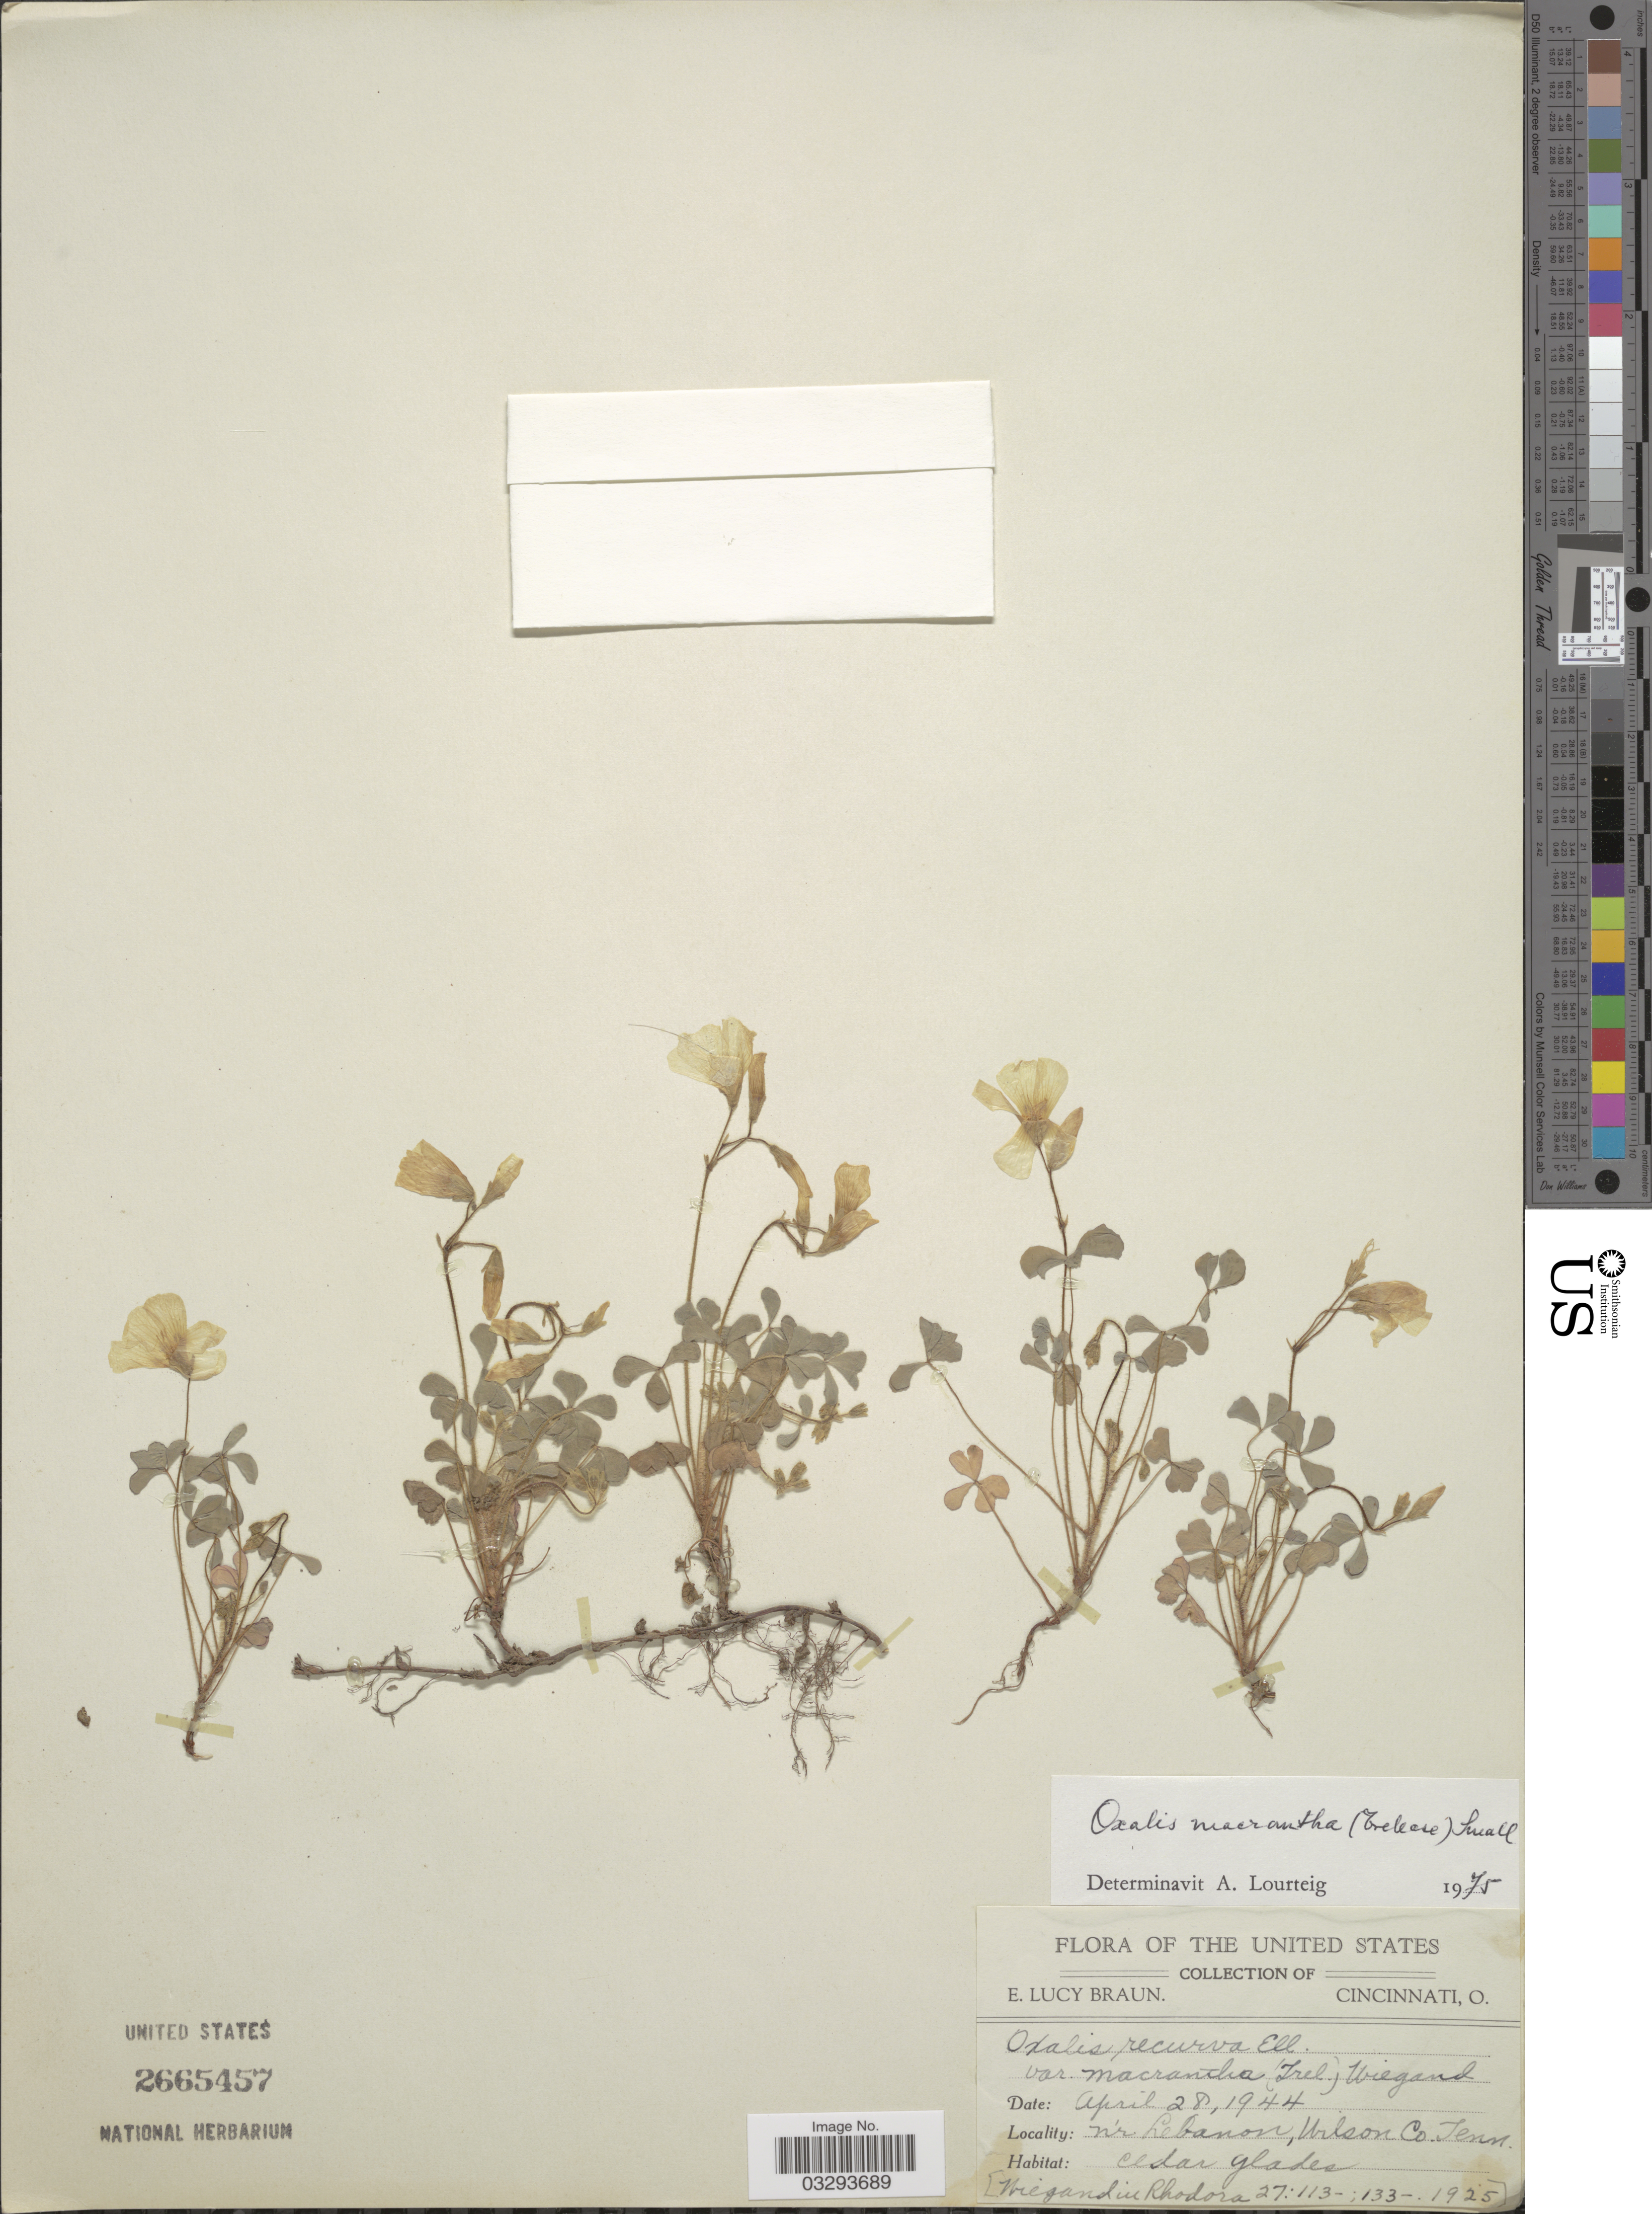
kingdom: Plantae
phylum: Tracheophyta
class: Magnoliopsida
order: Oxalidales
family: Oxalidaceae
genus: Oxalis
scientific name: Oxalis macrantha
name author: (Trel.) Small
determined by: Lourteig, A.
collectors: E. L. Braun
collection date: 1944-04-28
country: United States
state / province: Tennessee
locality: Nr Lebanon, Wilson Co. Cedar glades.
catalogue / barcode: US 2665457